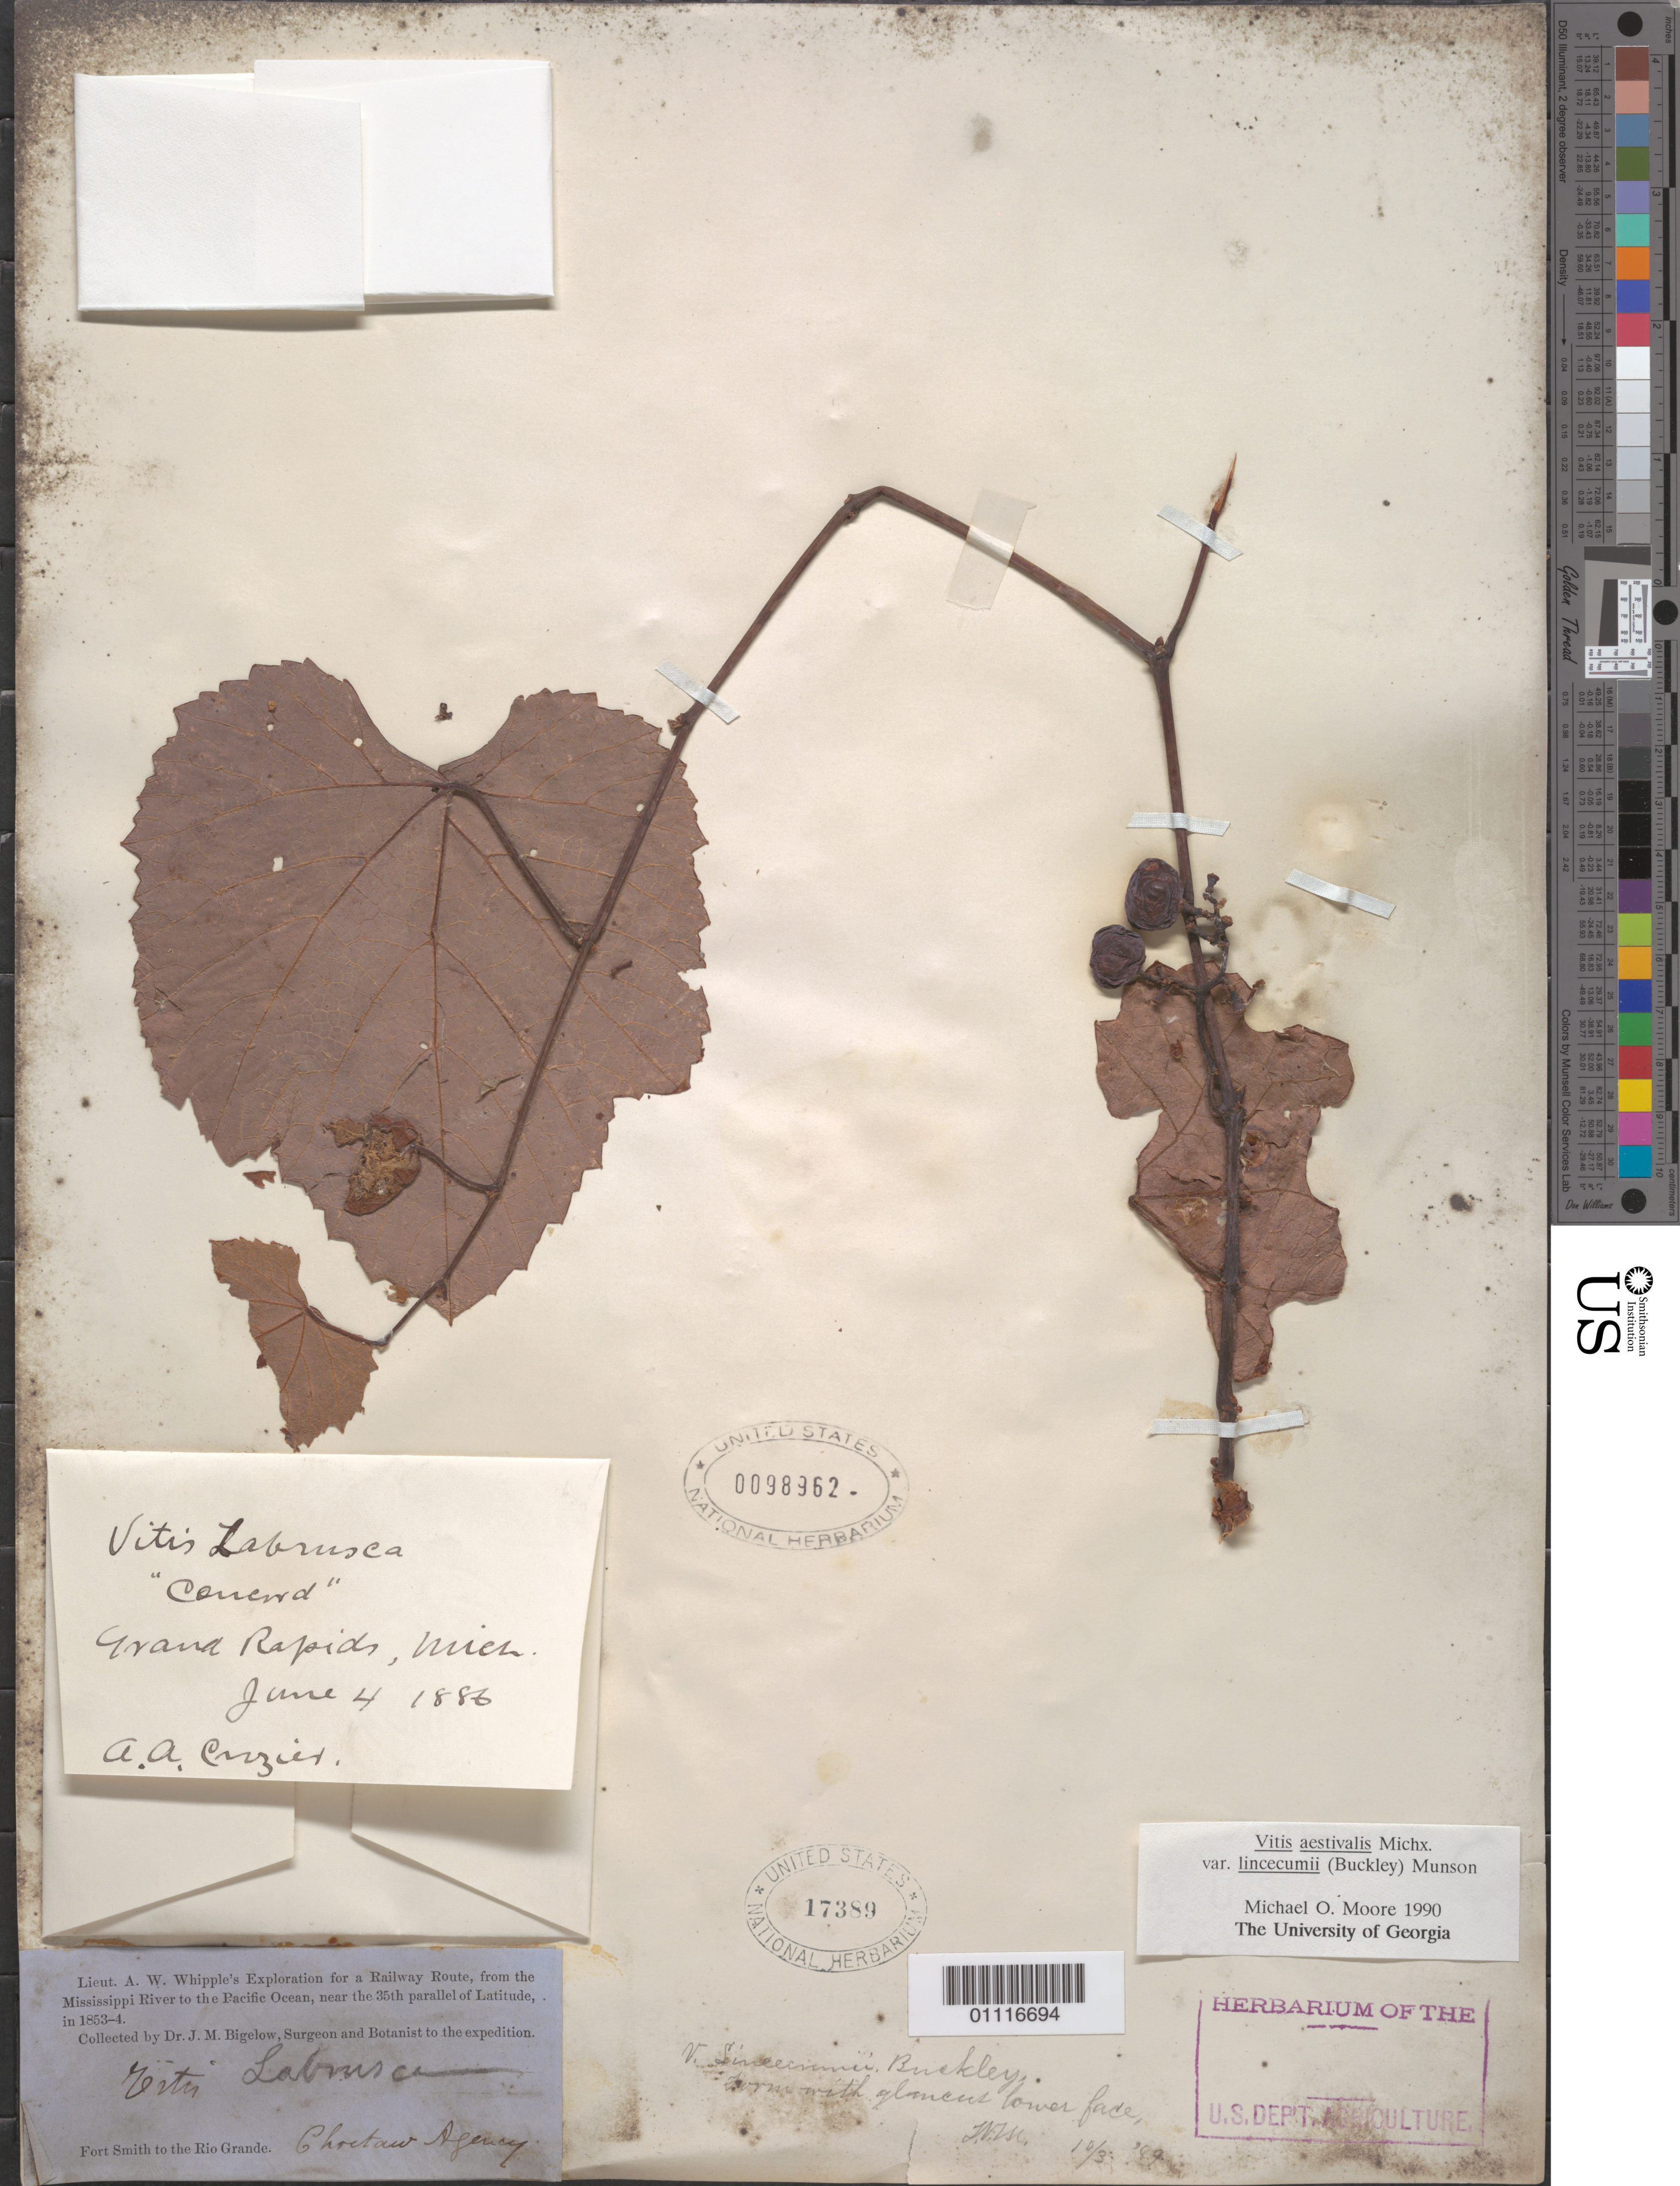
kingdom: Plantae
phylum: Tracheophyta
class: Magnoliopsida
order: Vitales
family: Vitaceae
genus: Vitis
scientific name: Vitis aestivalis var. linsecomii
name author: (Buckley) Munson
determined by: Moore, M. O.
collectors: J. M. Bigelow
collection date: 1853-04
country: United States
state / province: California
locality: from the Mississippi River to the Pacific Ocean, near the 35th parallel of Latitude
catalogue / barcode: US 17389